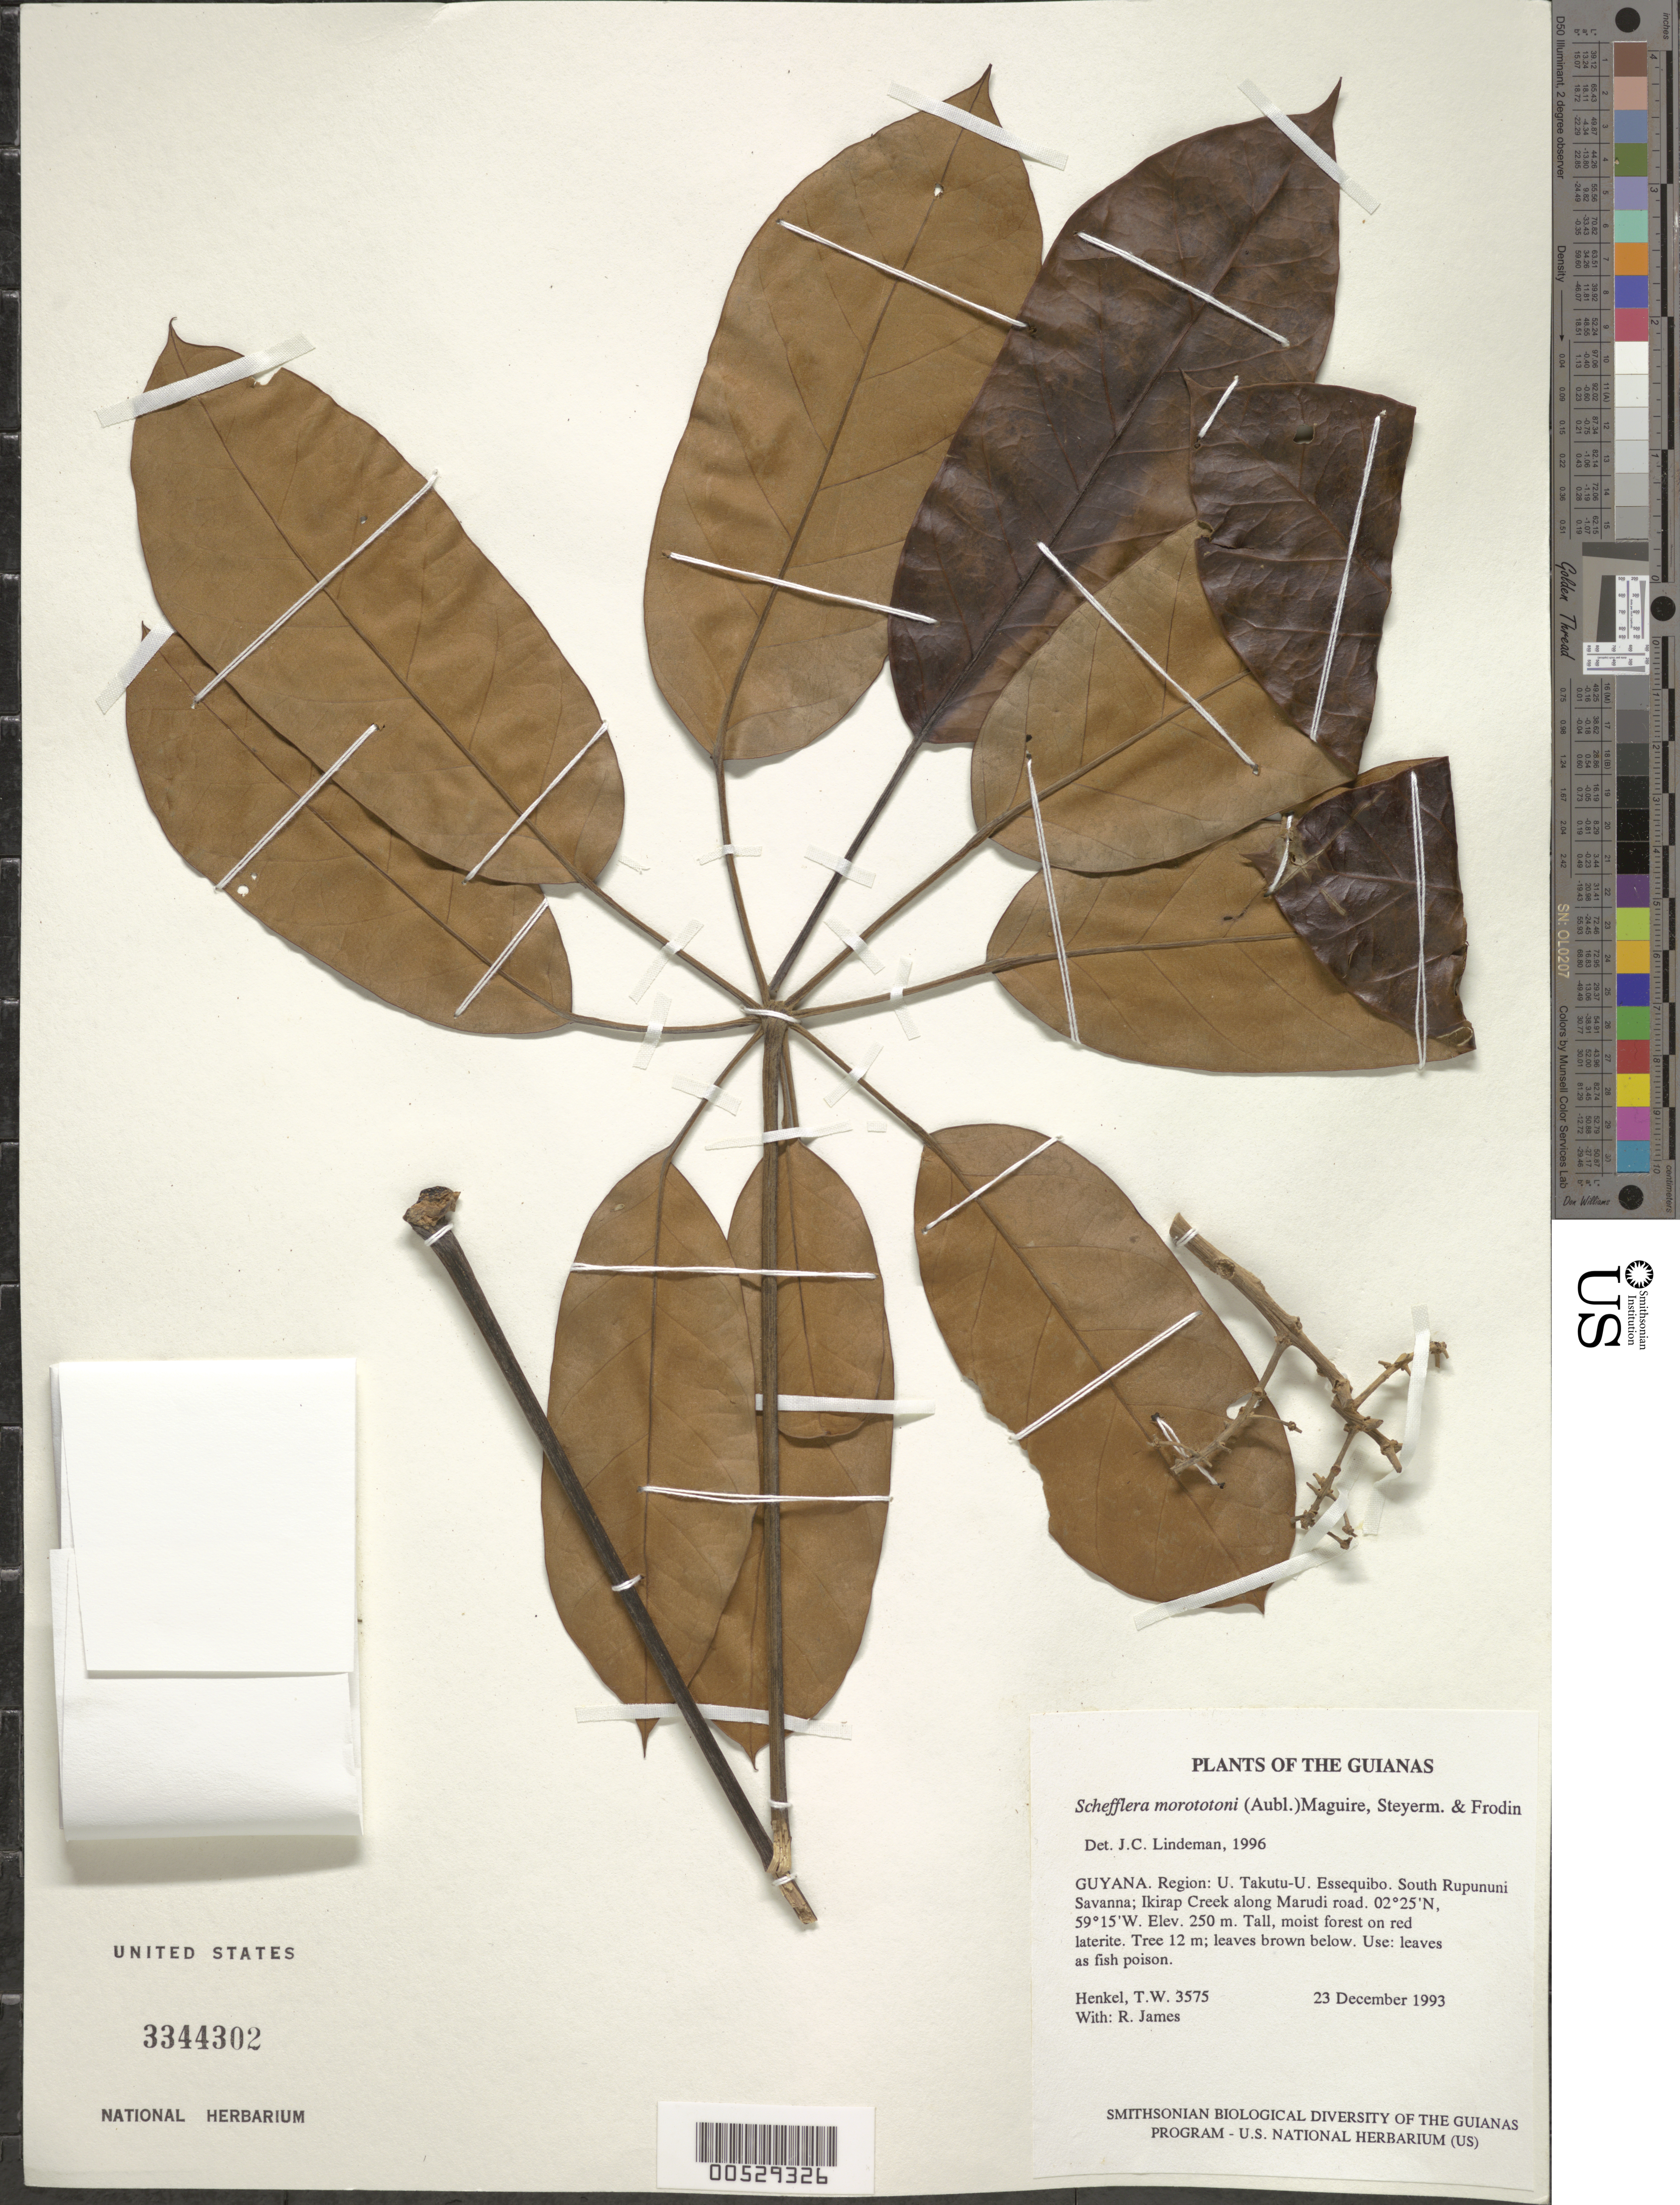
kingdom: Plantae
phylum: Tracheophyta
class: Magnoliopsida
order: Apiales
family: Araliaceae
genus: Schefflera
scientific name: Schefflera morototoni (Aubl.) Maguire, Steyerm. & Frodin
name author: (Aubl.) Maguire et al.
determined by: Lindeman, J. C.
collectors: T. Henkel & R. James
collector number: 3575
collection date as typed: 23 December 1993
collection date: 1993-12-23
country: Guyana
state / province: U. Takutu-U. Essequibo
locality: South Rupununi Savanna; Ikirap Creek along Marudi road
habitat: Tall, moist forest on red laterite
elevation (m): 250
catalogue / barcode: US 3344301